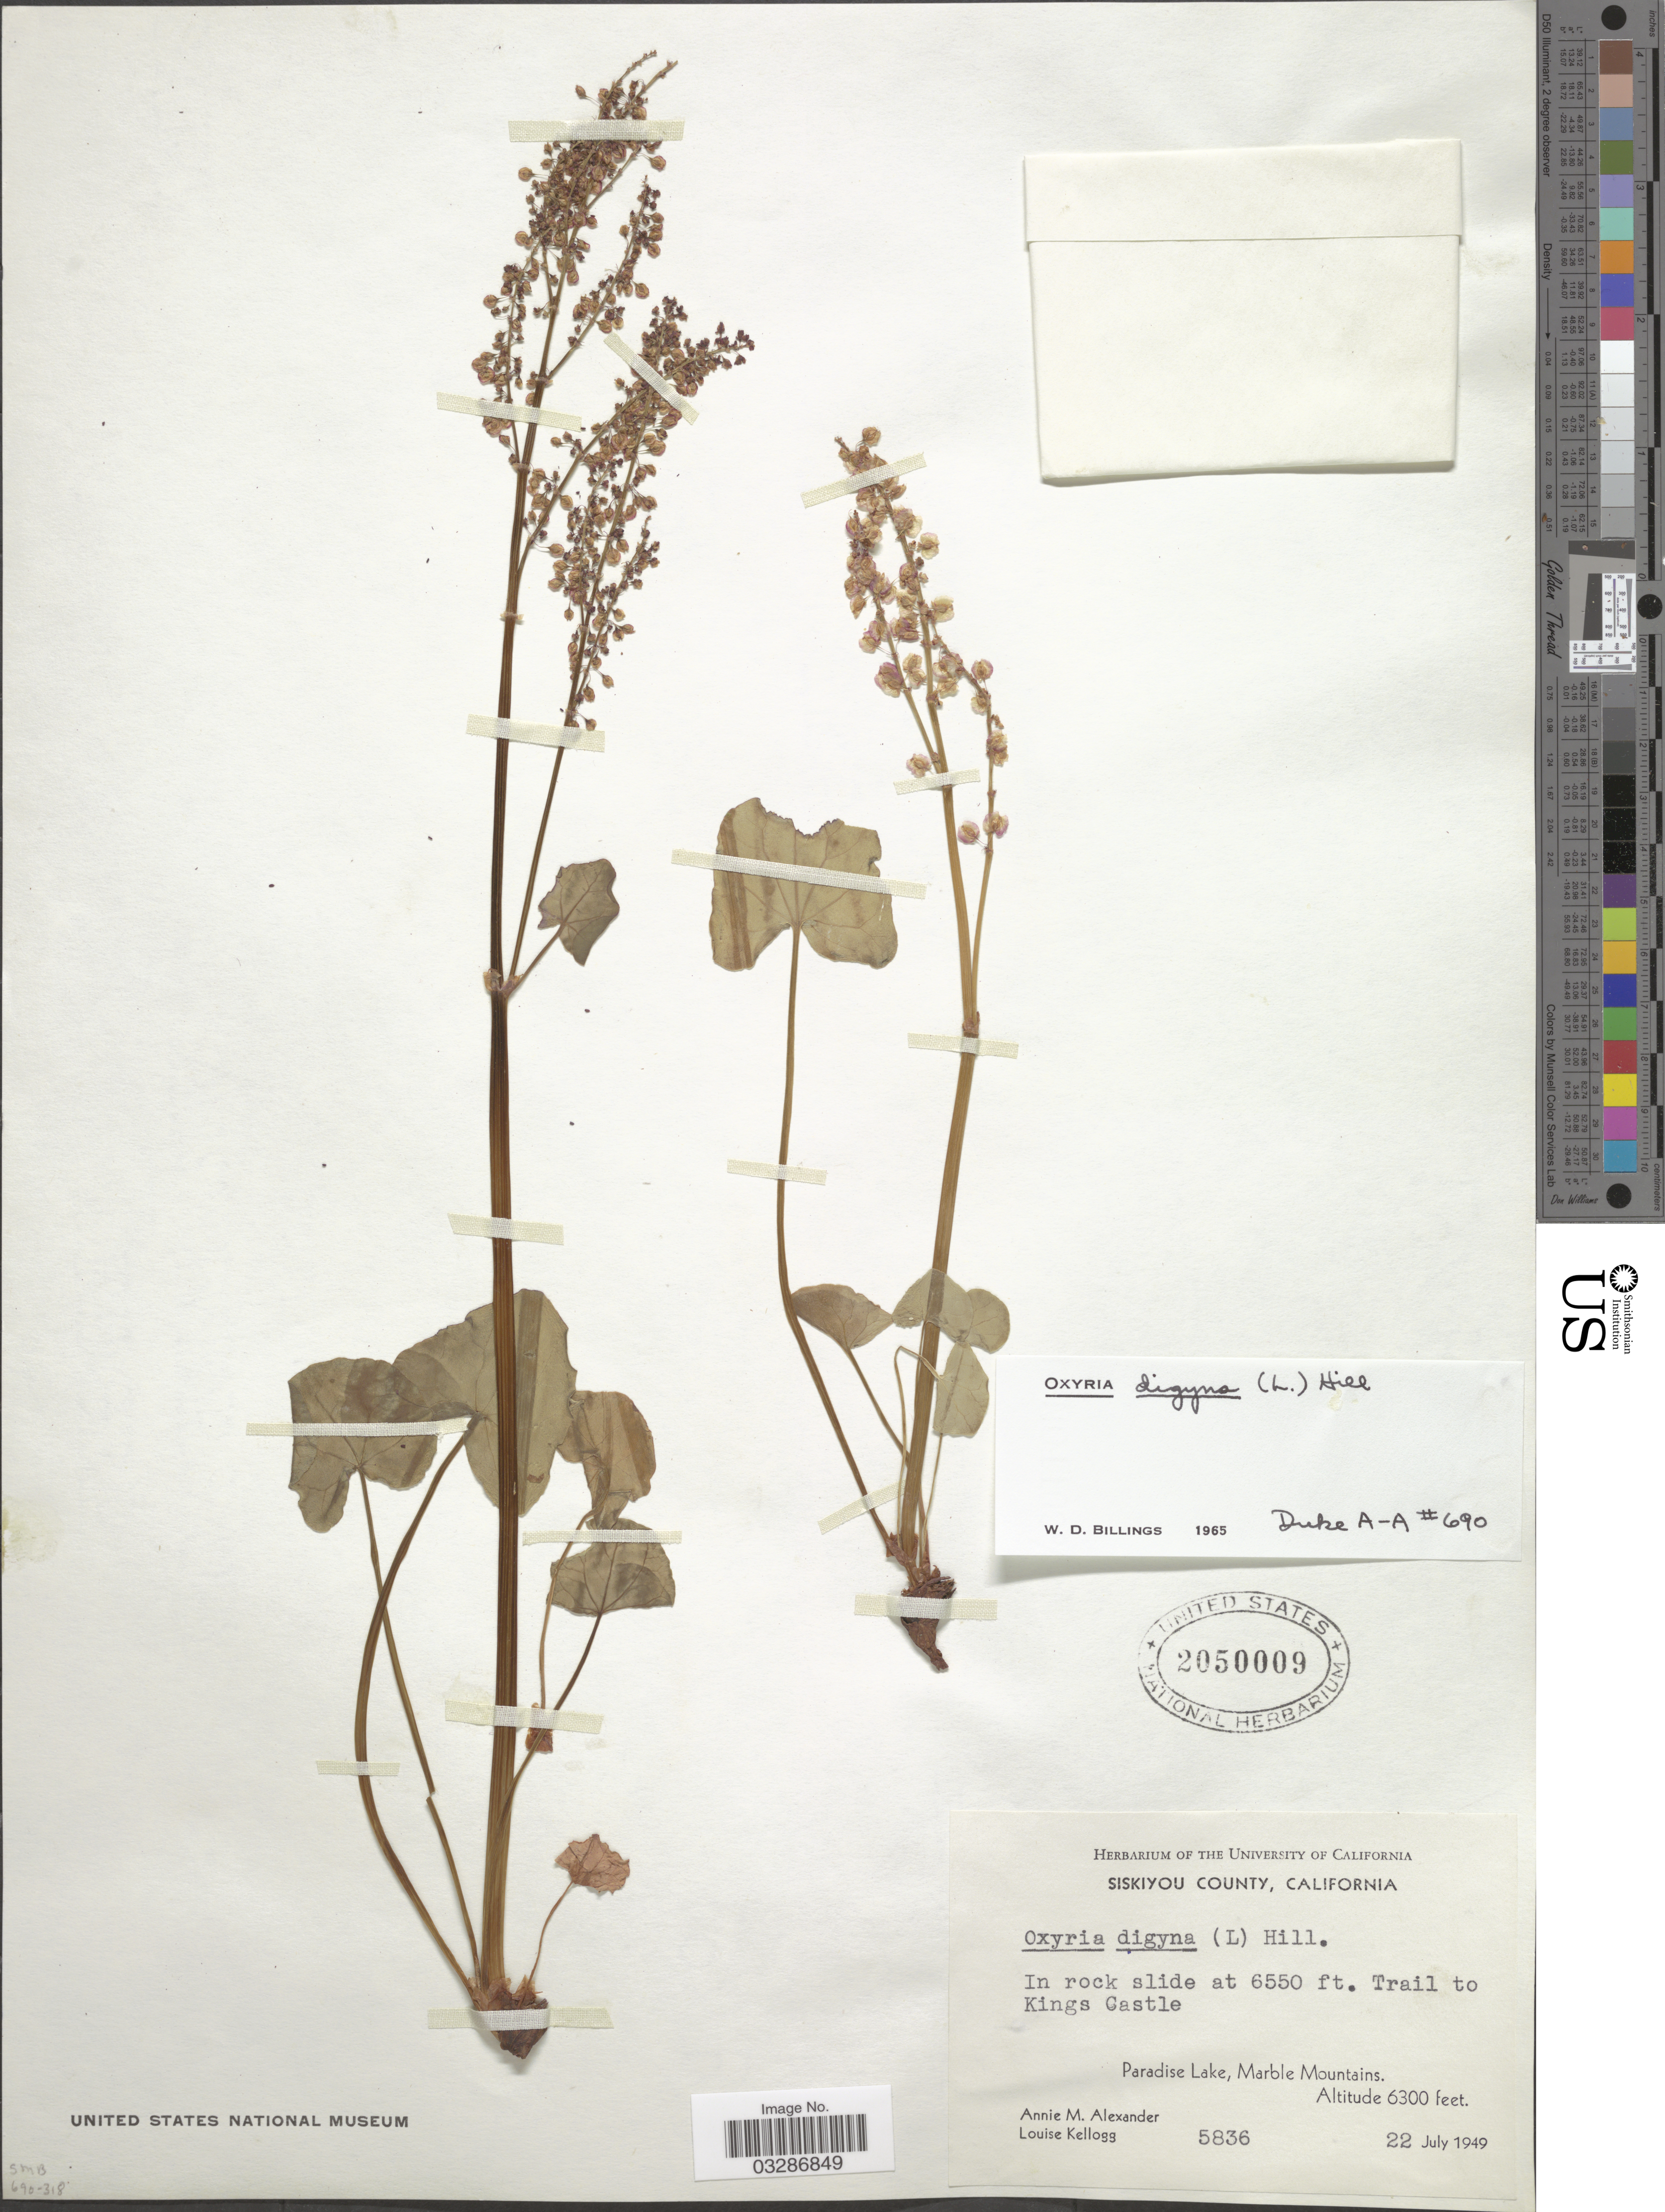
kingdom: Plantae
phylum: Tracheophyta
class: Magnoliopsida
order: Caryophyllales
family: Polygonaceae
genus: Oxyria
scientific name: Oxyria digyna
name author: (L.) Hill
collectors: A. M. Alexander & L. Kellogg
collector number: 5836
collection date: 1949-07-22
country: United States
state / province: California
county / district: Siskiyou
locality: Siskiyou County. Paradise Lake, Marble Mountains.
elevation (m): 1920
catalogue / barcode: US 2050009